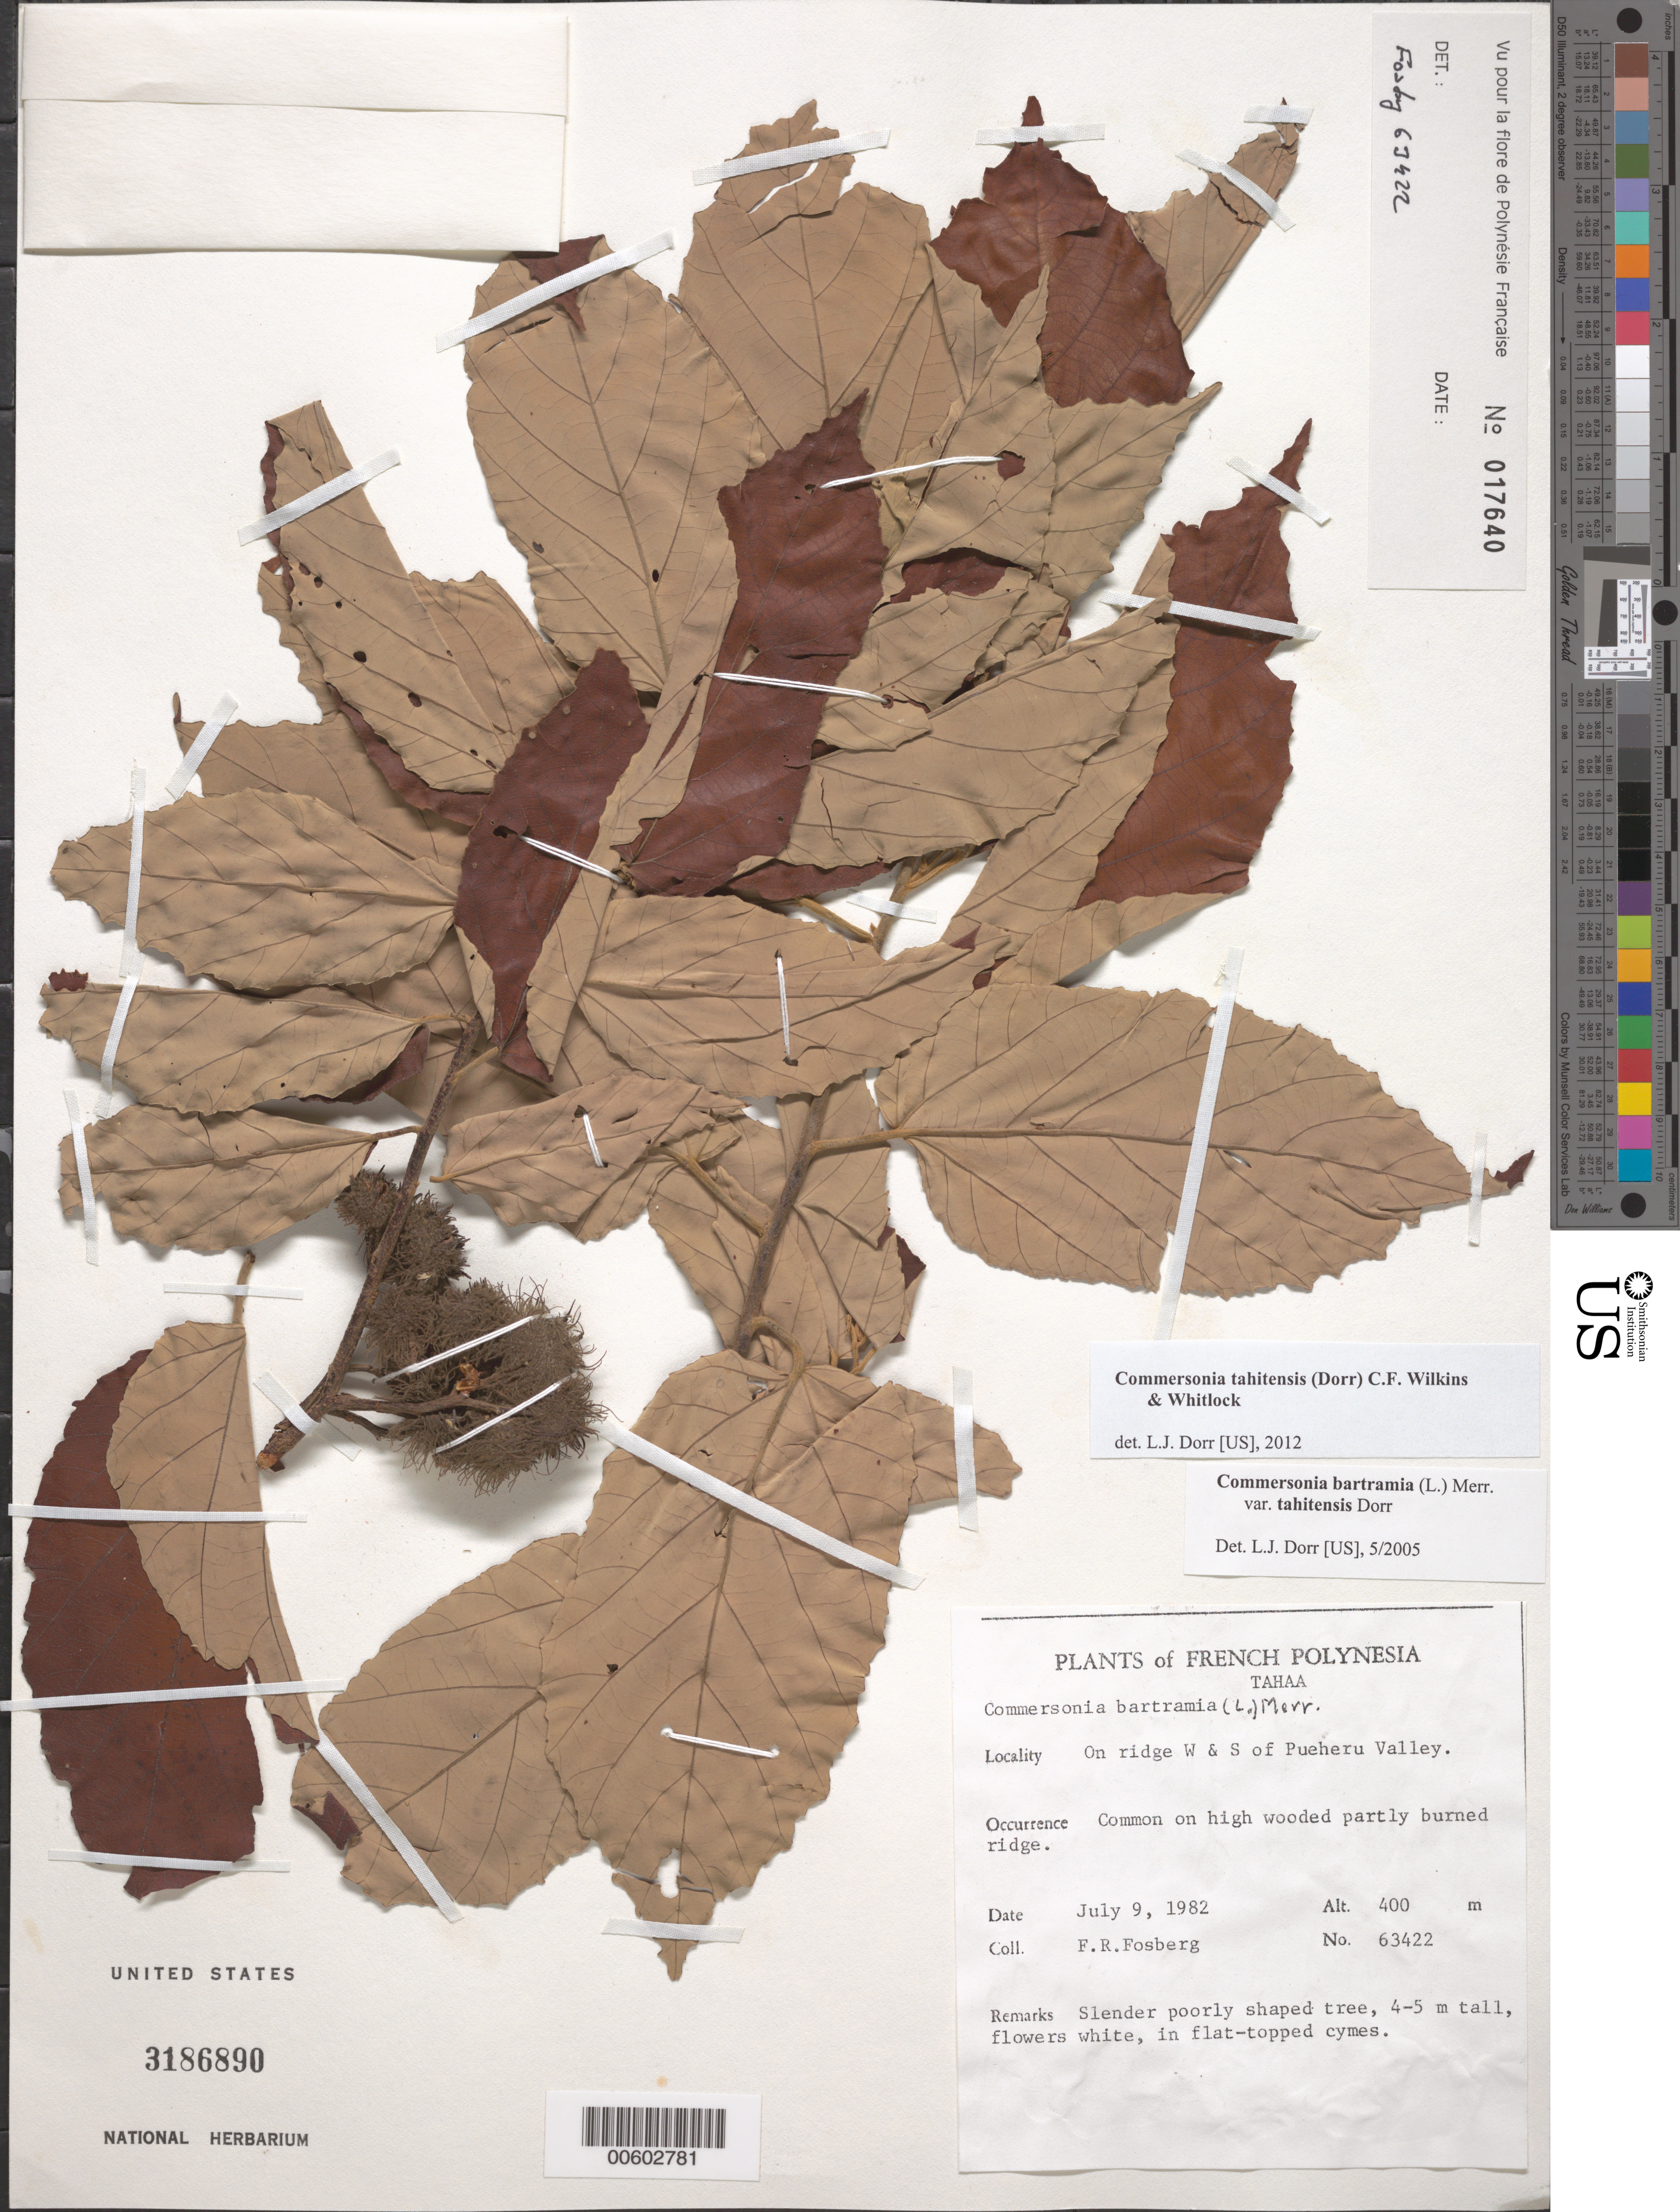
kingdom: Plantae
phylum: Tracheophyta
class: Magnoliopsida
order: Malvales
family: Malvaceae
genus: Commersonia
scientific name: Commersonia tahitensis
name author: (Dorr) C.F. Wilkins & Whitlock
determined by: Dorr, L. J., (BOT), Smithsonian Institution - National Museum of Natural History (UNITED STATES)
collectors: F. R. Fosberg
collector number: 63422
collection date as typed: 09 Jul 1982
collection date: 1982-07-09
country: French Polynesia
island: Tahaa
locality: On ridge W & S of Pueheru Valley [Society Is.]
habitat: Common on high wooded partly burned ridge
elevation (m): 400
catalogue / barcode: US 3186890